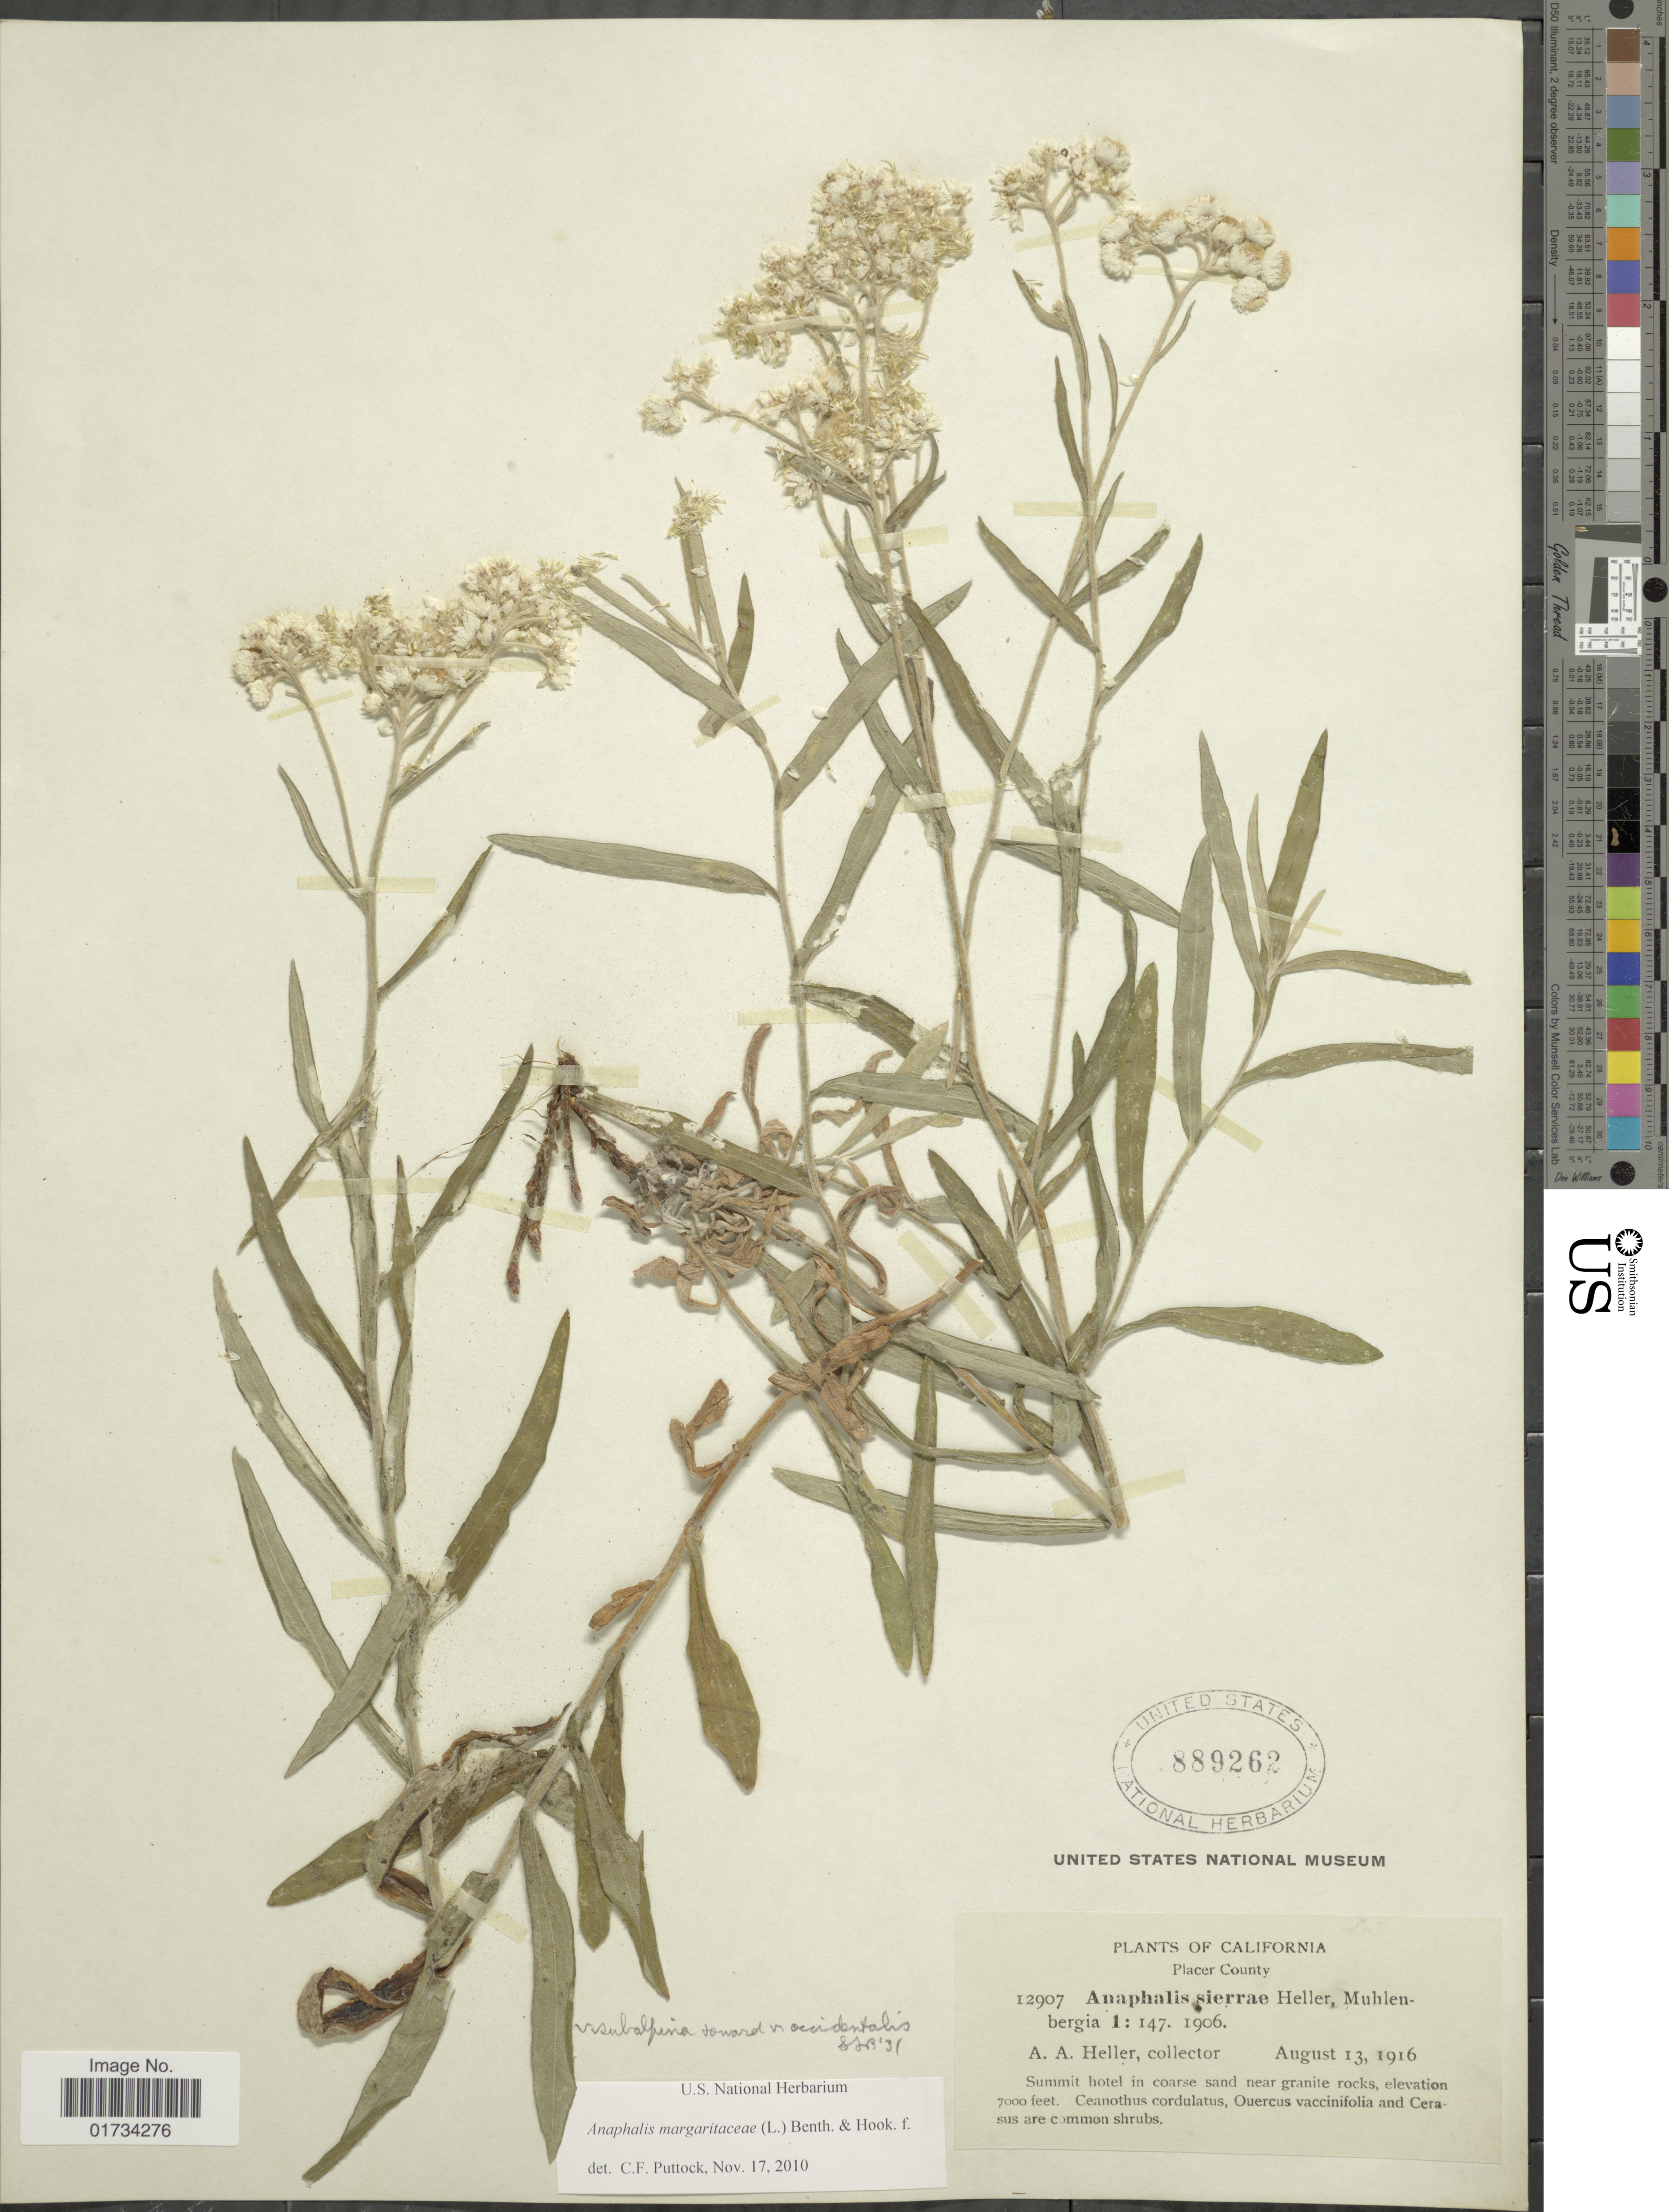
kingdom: Plantae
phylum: Tracheophyta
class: Magnoliopsida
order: Asterales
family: Asteraceae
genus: Anaphalis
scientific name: Anaphalis sierrae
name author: A. Heller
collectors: A. A. Heller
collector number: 12907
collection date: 1916-08-13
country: United States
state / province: California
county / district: Placer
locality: California. Placer County. Summit hotel in coarse sand near granite rocks,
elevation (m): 2134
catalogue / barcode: US 889262